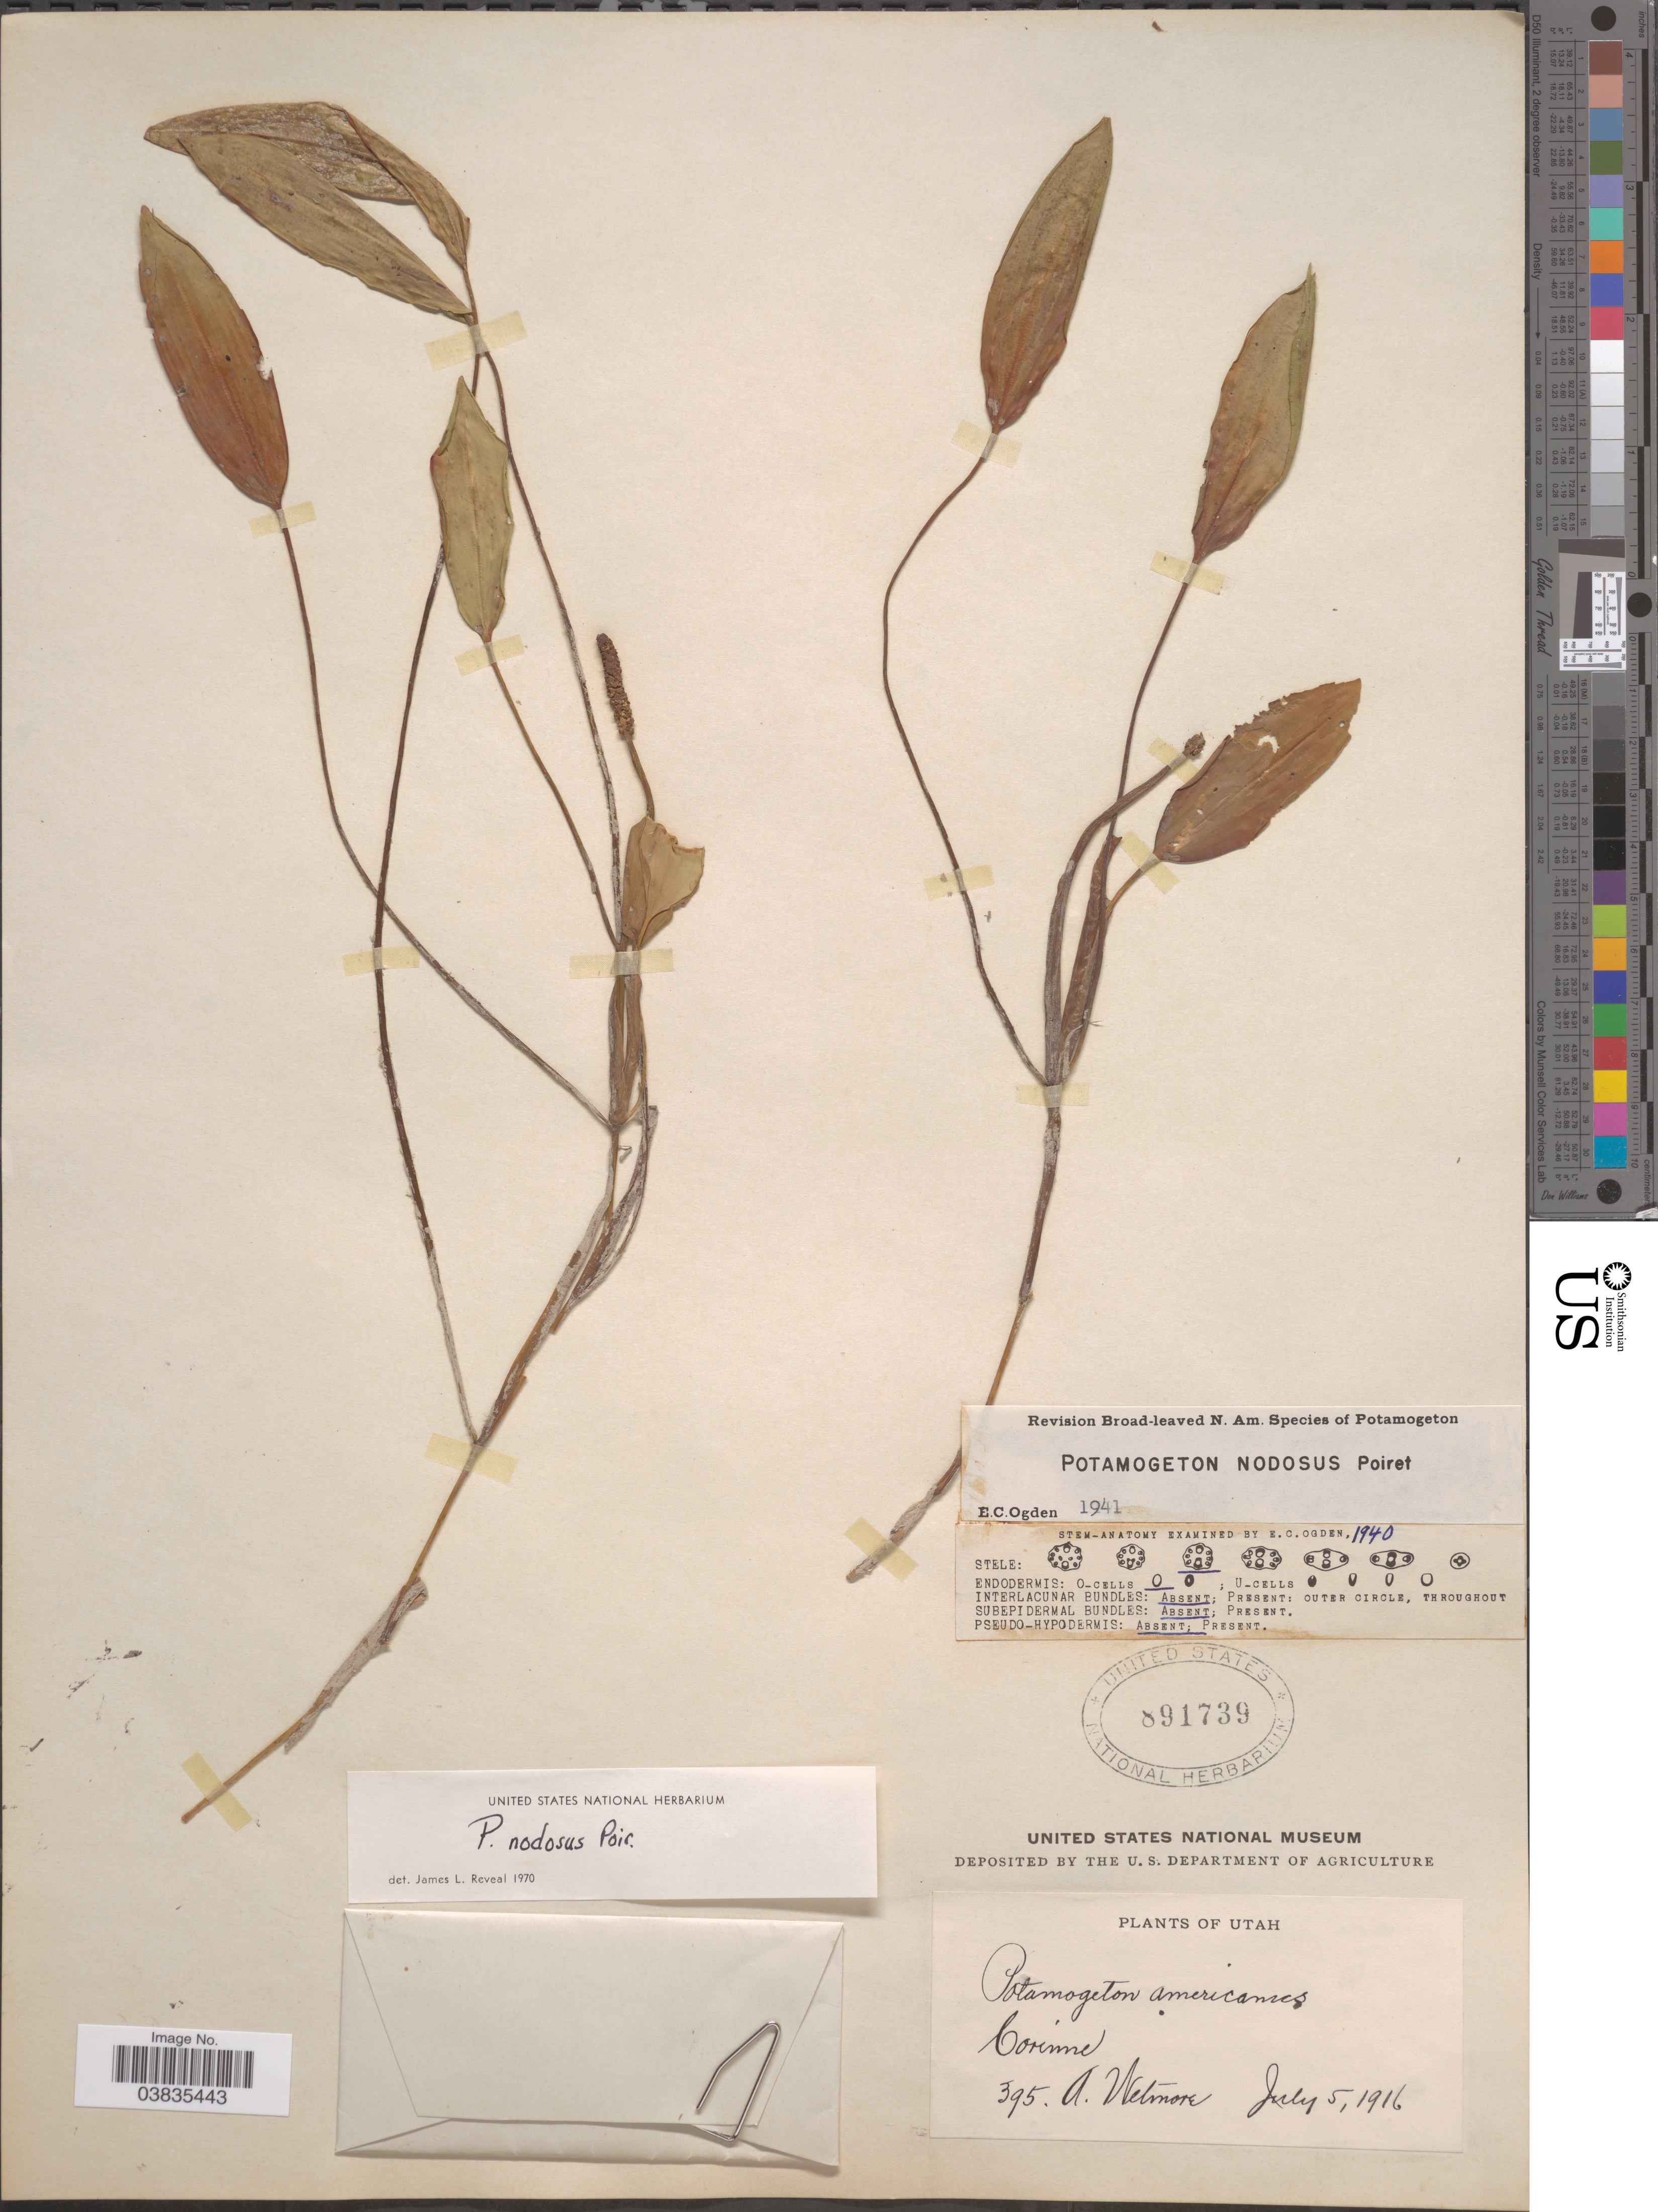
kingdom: Plantae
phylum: Tracheophyta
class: Liliopsida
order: Alismatales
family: Potamogetonaceae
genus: Potamogeton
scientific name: Potamogeton nodosus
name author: Poir.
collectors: A. Wetmore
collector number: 395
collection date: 1916-07-05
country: United States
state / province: Utah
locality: Corime.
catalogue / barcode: US 891739